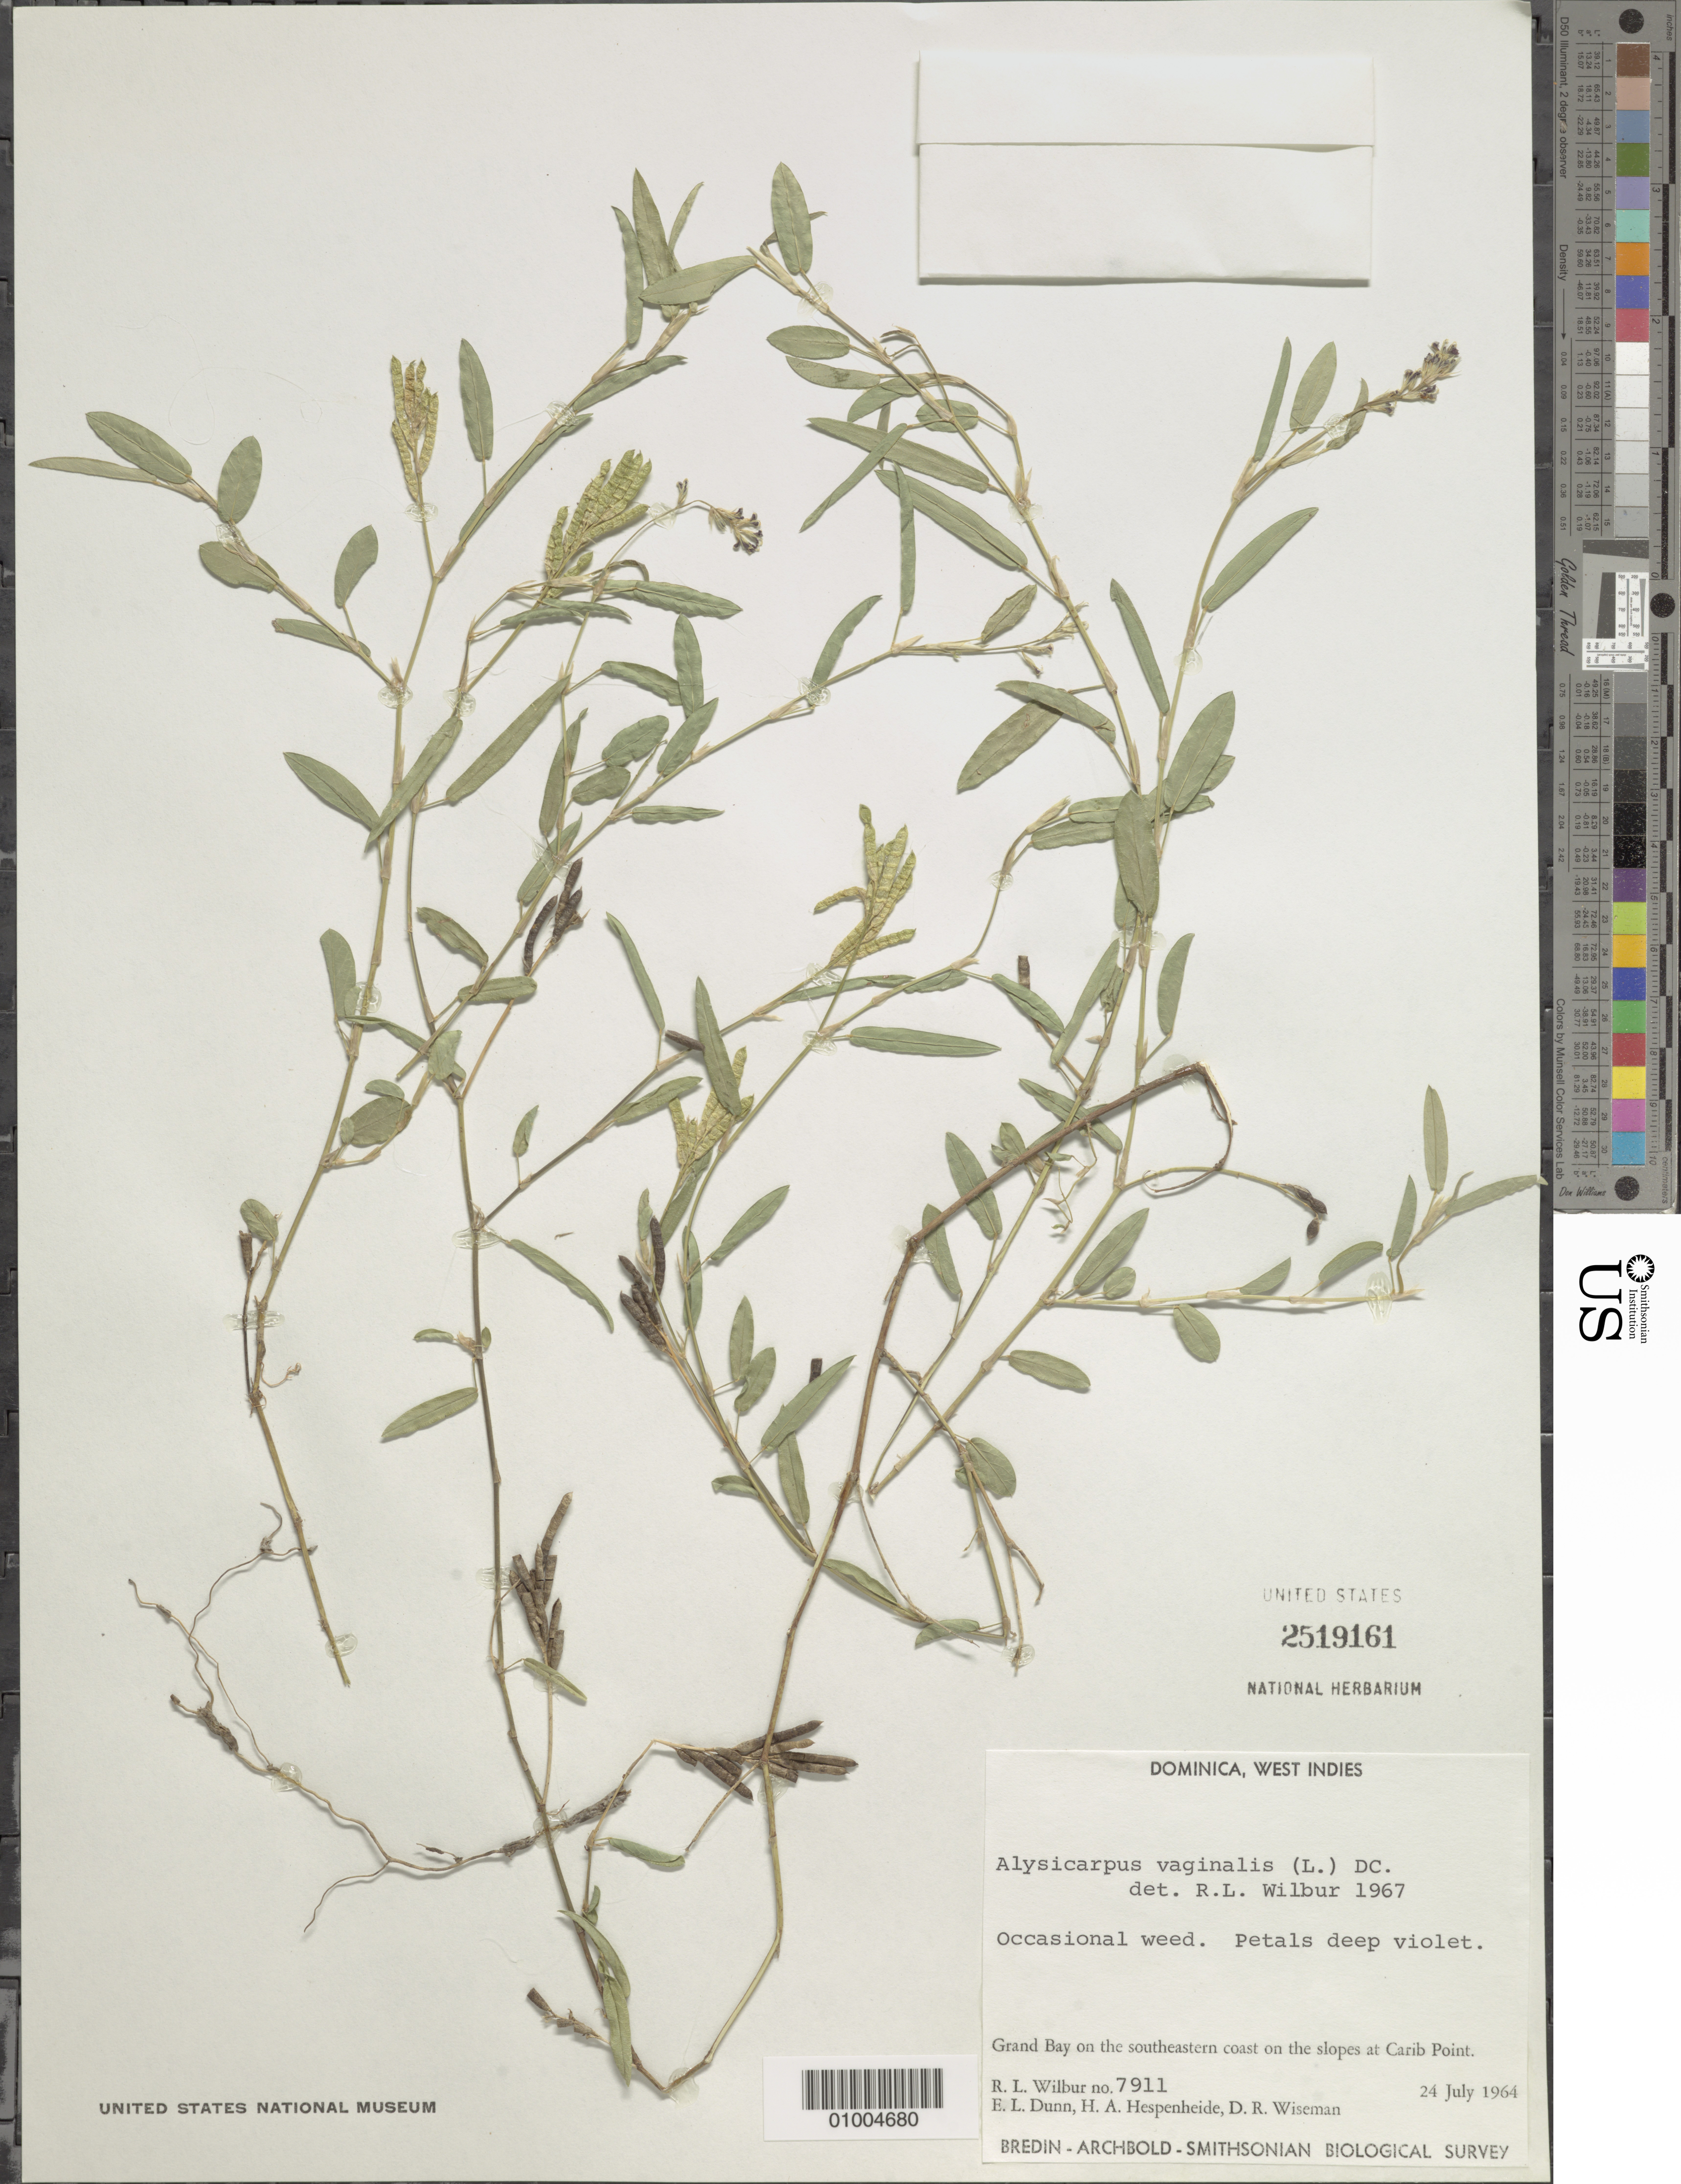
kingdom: Plantae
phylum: Tracheophyta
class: Magnoliopsida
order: Fabales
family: Fabaceae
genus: Alysicarpus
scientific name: Alysicarpus vaginalis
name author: (L.) DC.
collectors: R. L. Wilbur, -- Dunn, E. Hespenheide & D. R. Wiseman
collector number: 7911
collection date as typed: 24 Jul 1964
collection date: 1964-07-24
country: Dominica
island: Dominica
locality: Grand Bay on the SE coast on the slopes at Carib Point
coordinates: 0 N, 0 E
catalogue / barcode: US 2519161